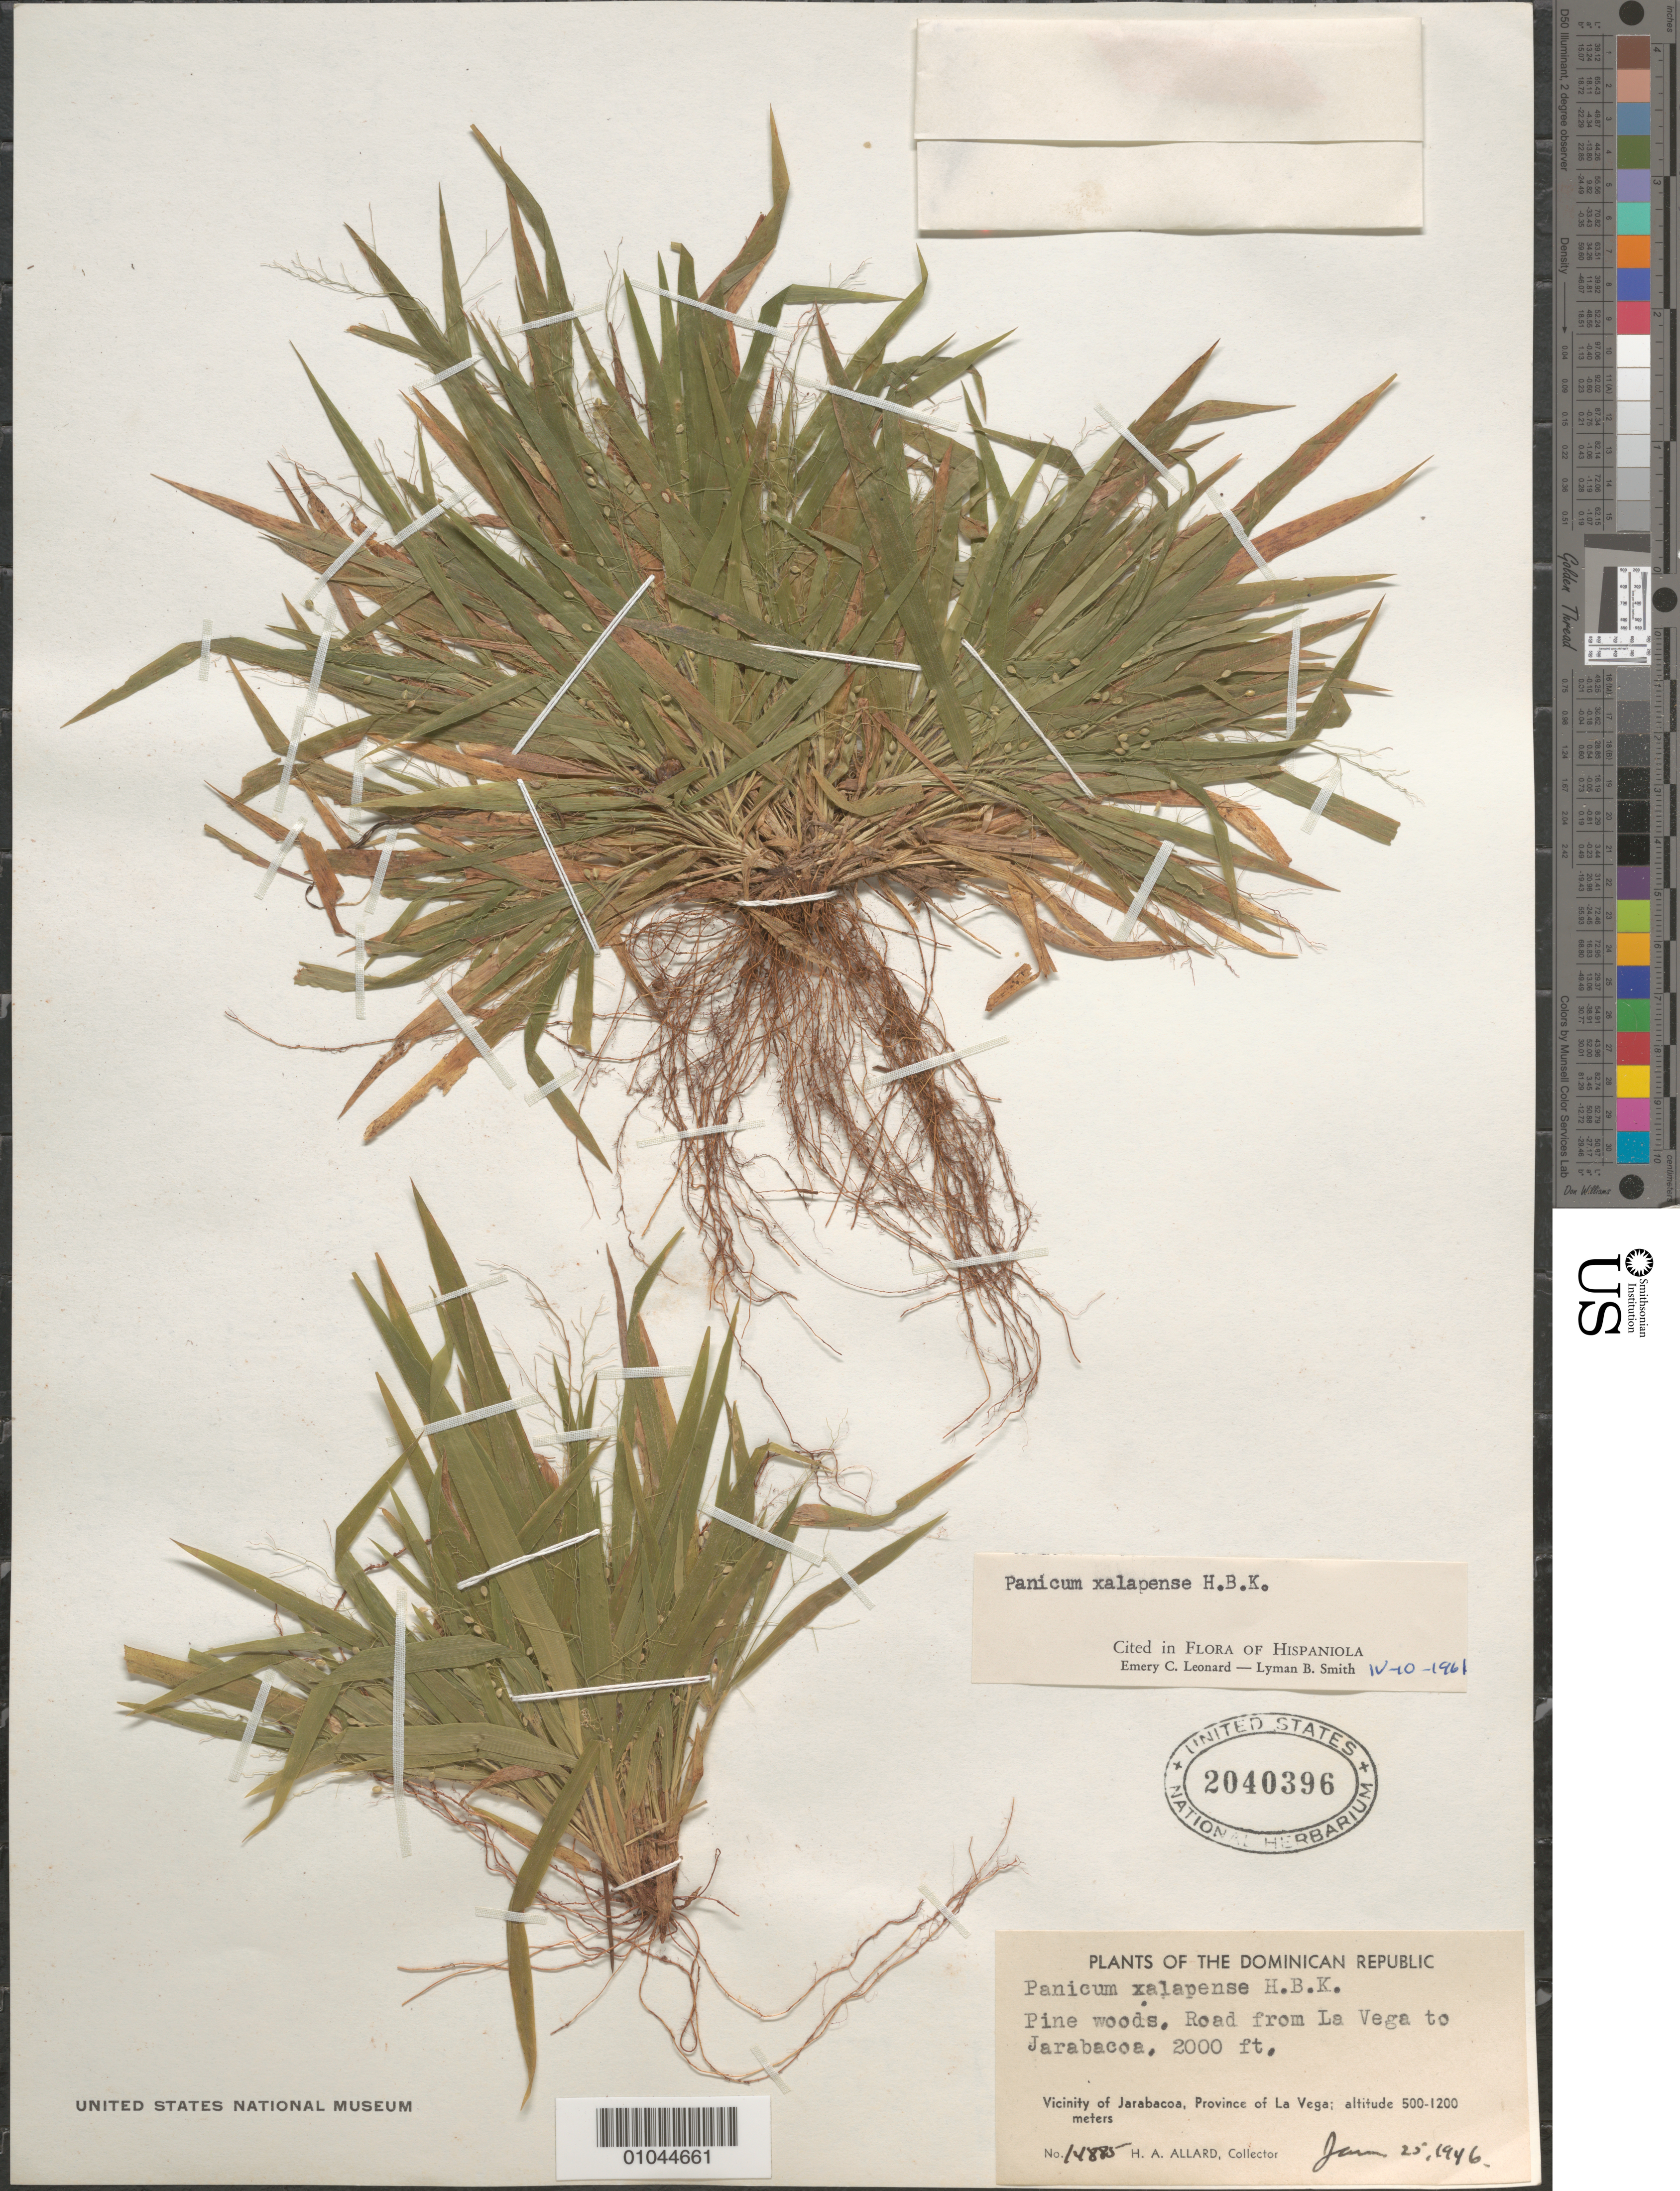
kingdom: Plantae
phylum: Tracheophyta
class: Liliopsida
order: Poales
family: Poaceae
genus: Panicum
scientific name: Panicum xalapense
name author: Kunth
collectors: H. A. Allard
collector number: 14885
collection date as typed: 25 Jan 1946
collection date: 1946-01-25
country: Dominican Republic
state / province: La Vega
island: Hispaniola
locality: Road from La Vega to Jarabacoa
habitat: pine woods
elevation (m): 610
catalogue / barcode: US 2040396